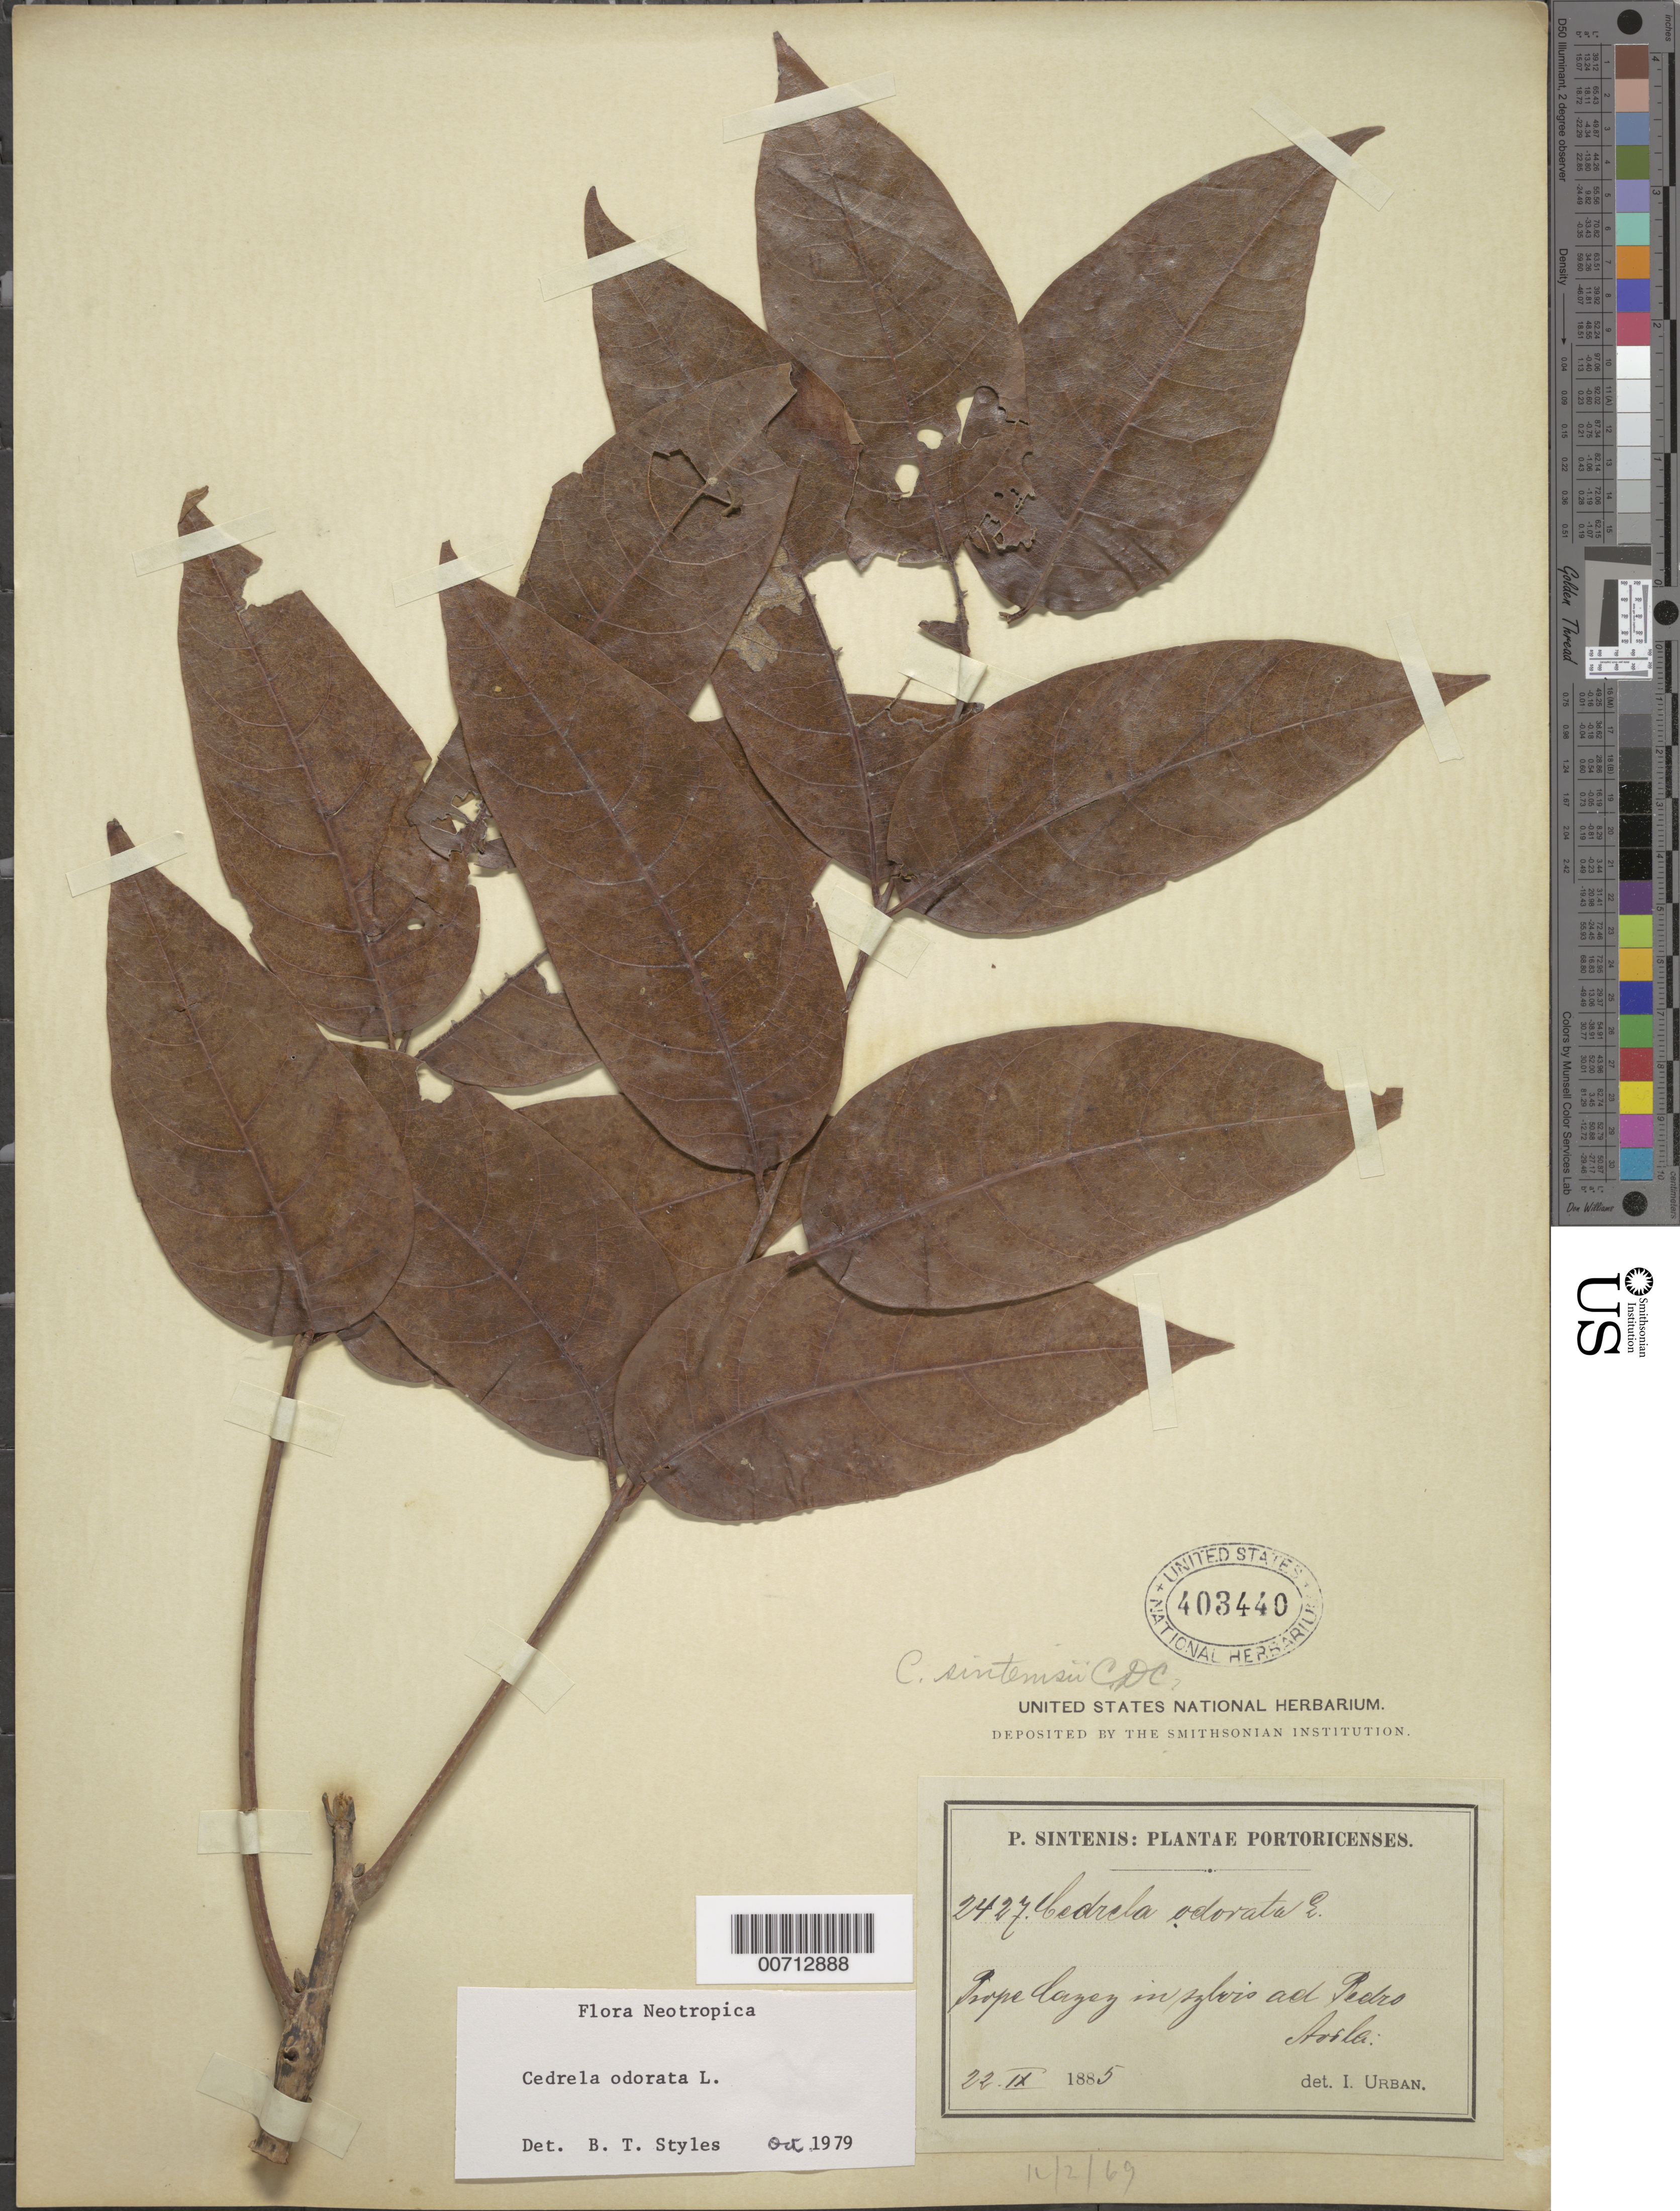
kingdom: Plantae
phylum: Tracheophyta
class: Magnoliopsida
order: Sapindales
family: Meliaceae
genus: Cedrela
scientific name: Cedrela odorata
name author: L.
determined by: Styles, B. T.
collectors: P. Sintenis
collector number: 2427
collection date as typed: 22 Sep 1885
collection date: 1885-09-22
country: Puerto Rico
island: Greater Antilles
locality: Prope Cayey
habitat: In sylvis ad Pedro Avila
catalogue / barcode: US 403440